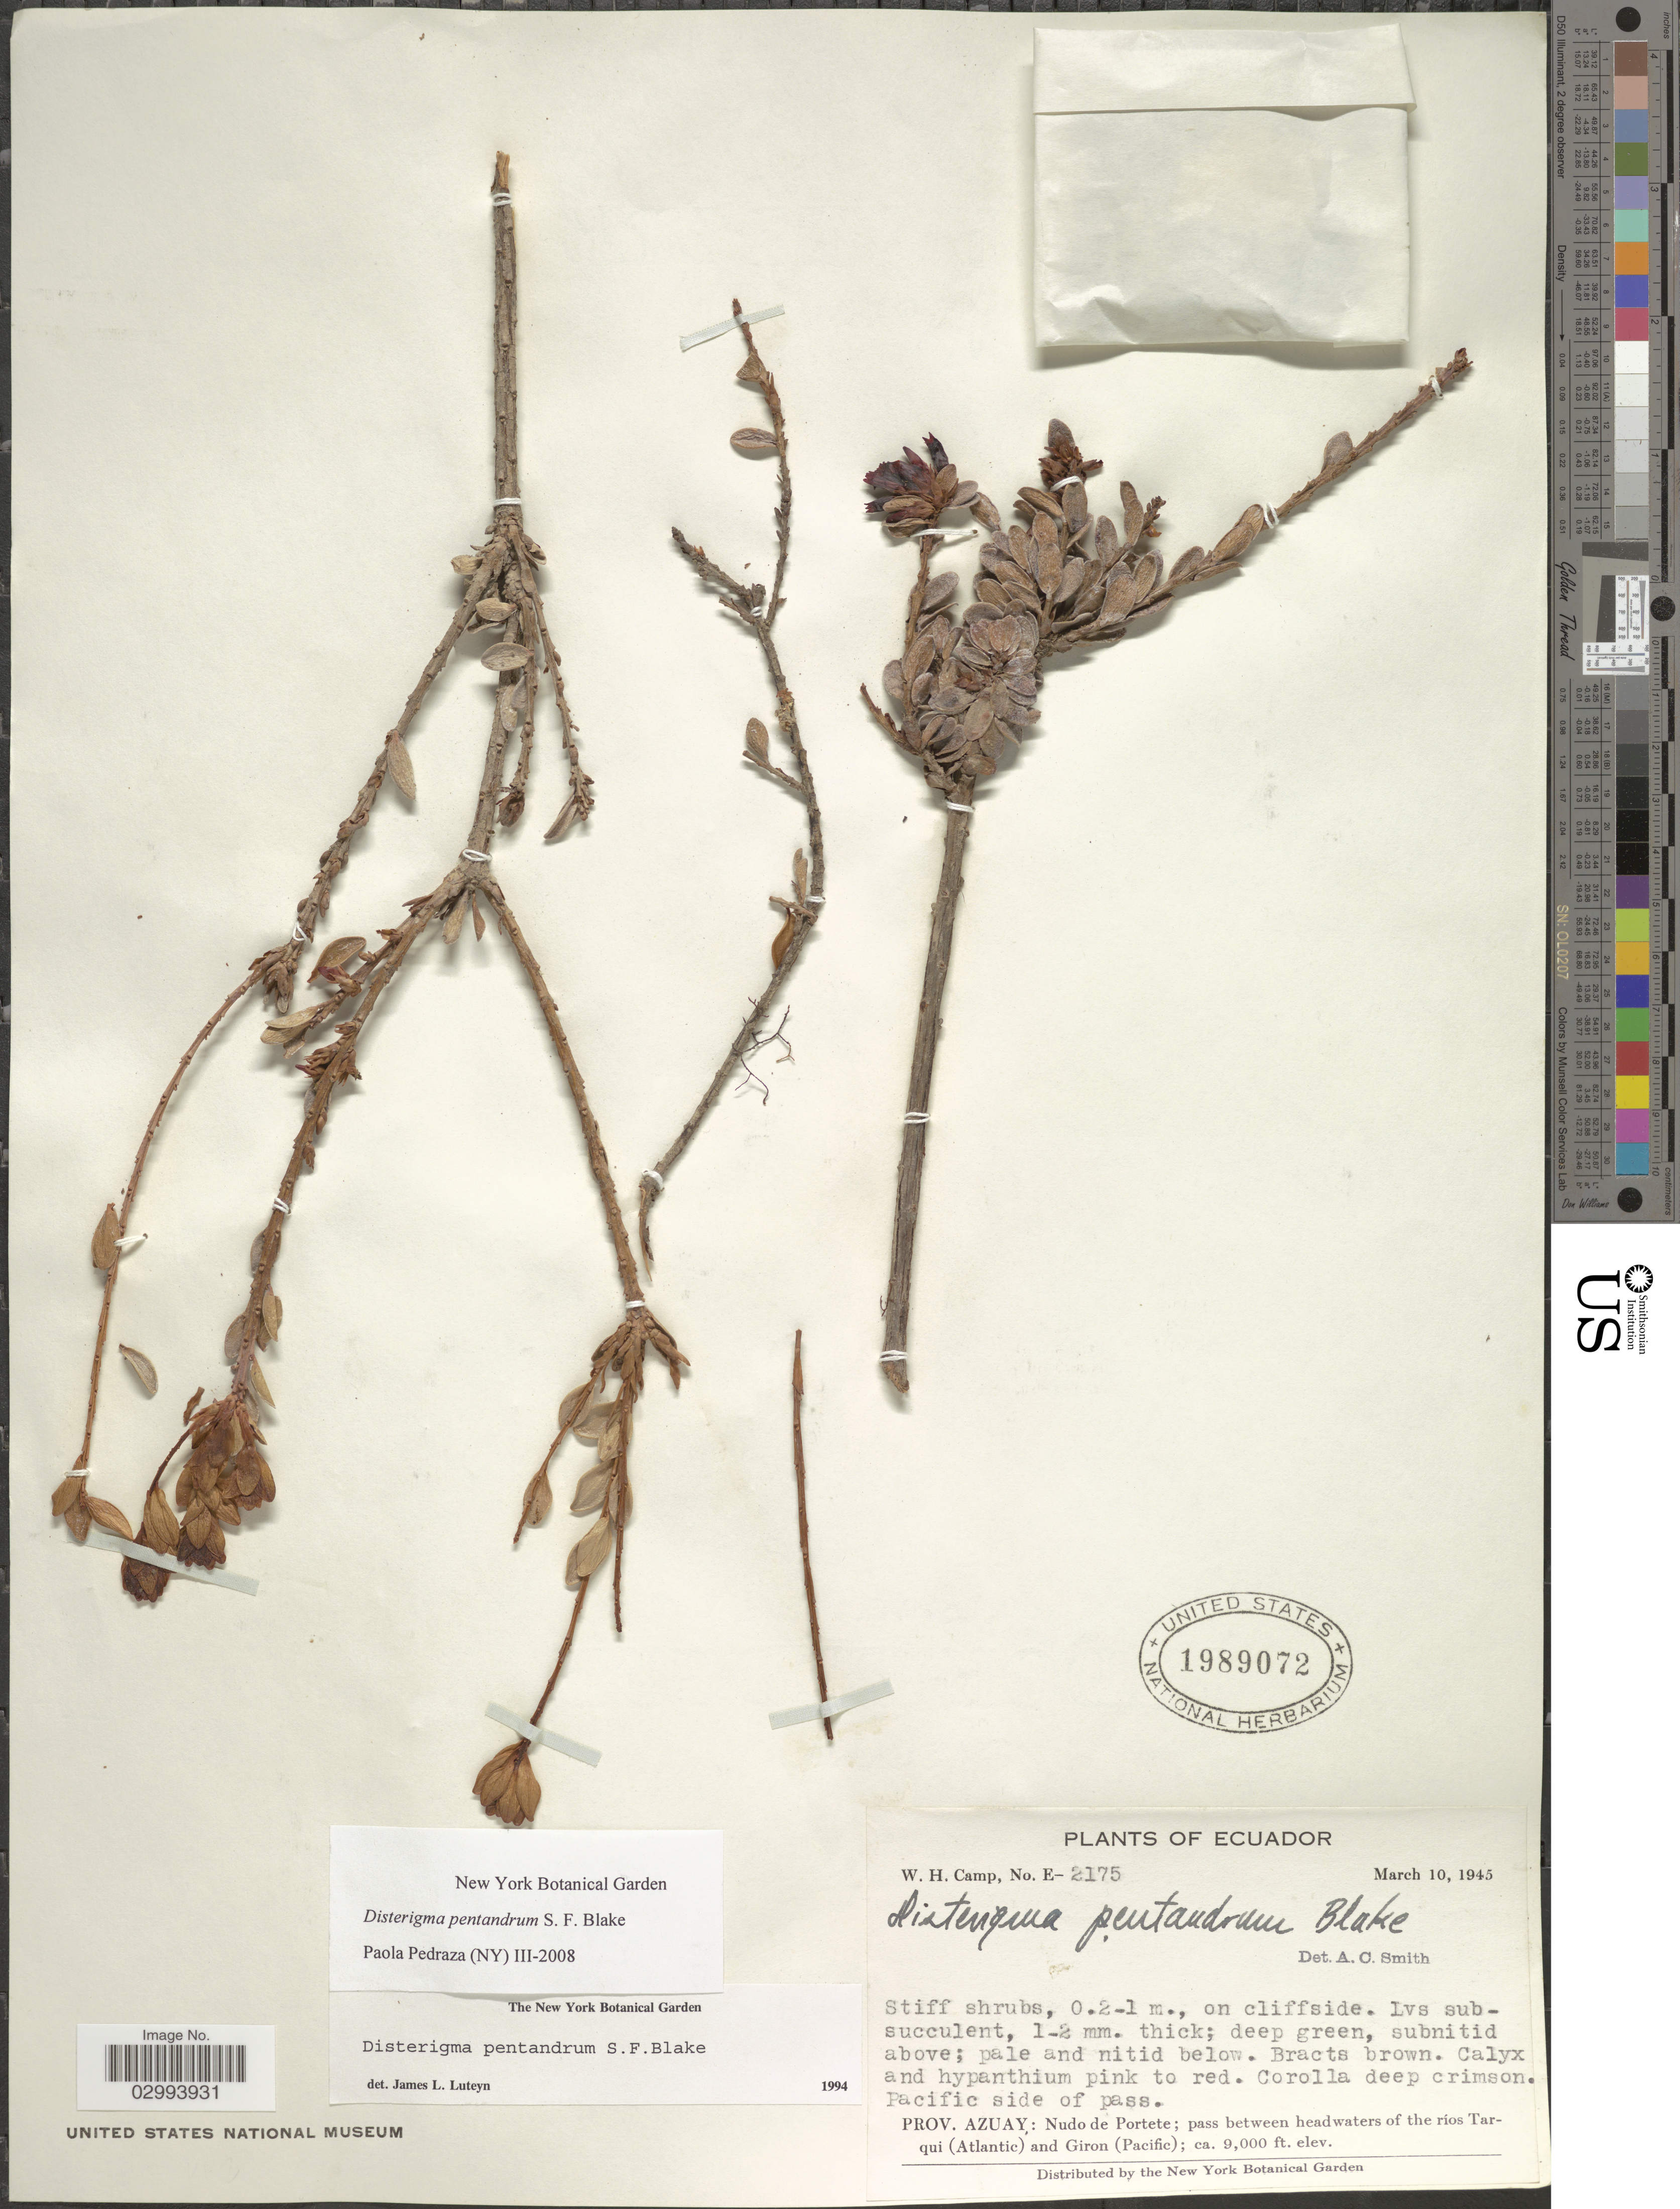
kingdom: Plantae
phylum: Tracheophyta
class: Magnoliopsida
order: Ericales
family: Ericaceae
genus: Disterigma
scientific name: Disterigma pentandrum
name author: S.F. Blake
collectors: W. H. Camp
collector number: E-2175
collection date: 1945-03-10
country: Ecuador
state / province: Azuay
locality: Pacific side of Pass. Prov. Azuay: Nudo de Portete; pass between headwaters of the ríos Tarqui (Atlantic) and Giron (Pacific).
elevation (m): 2743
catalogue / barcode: US 1989072